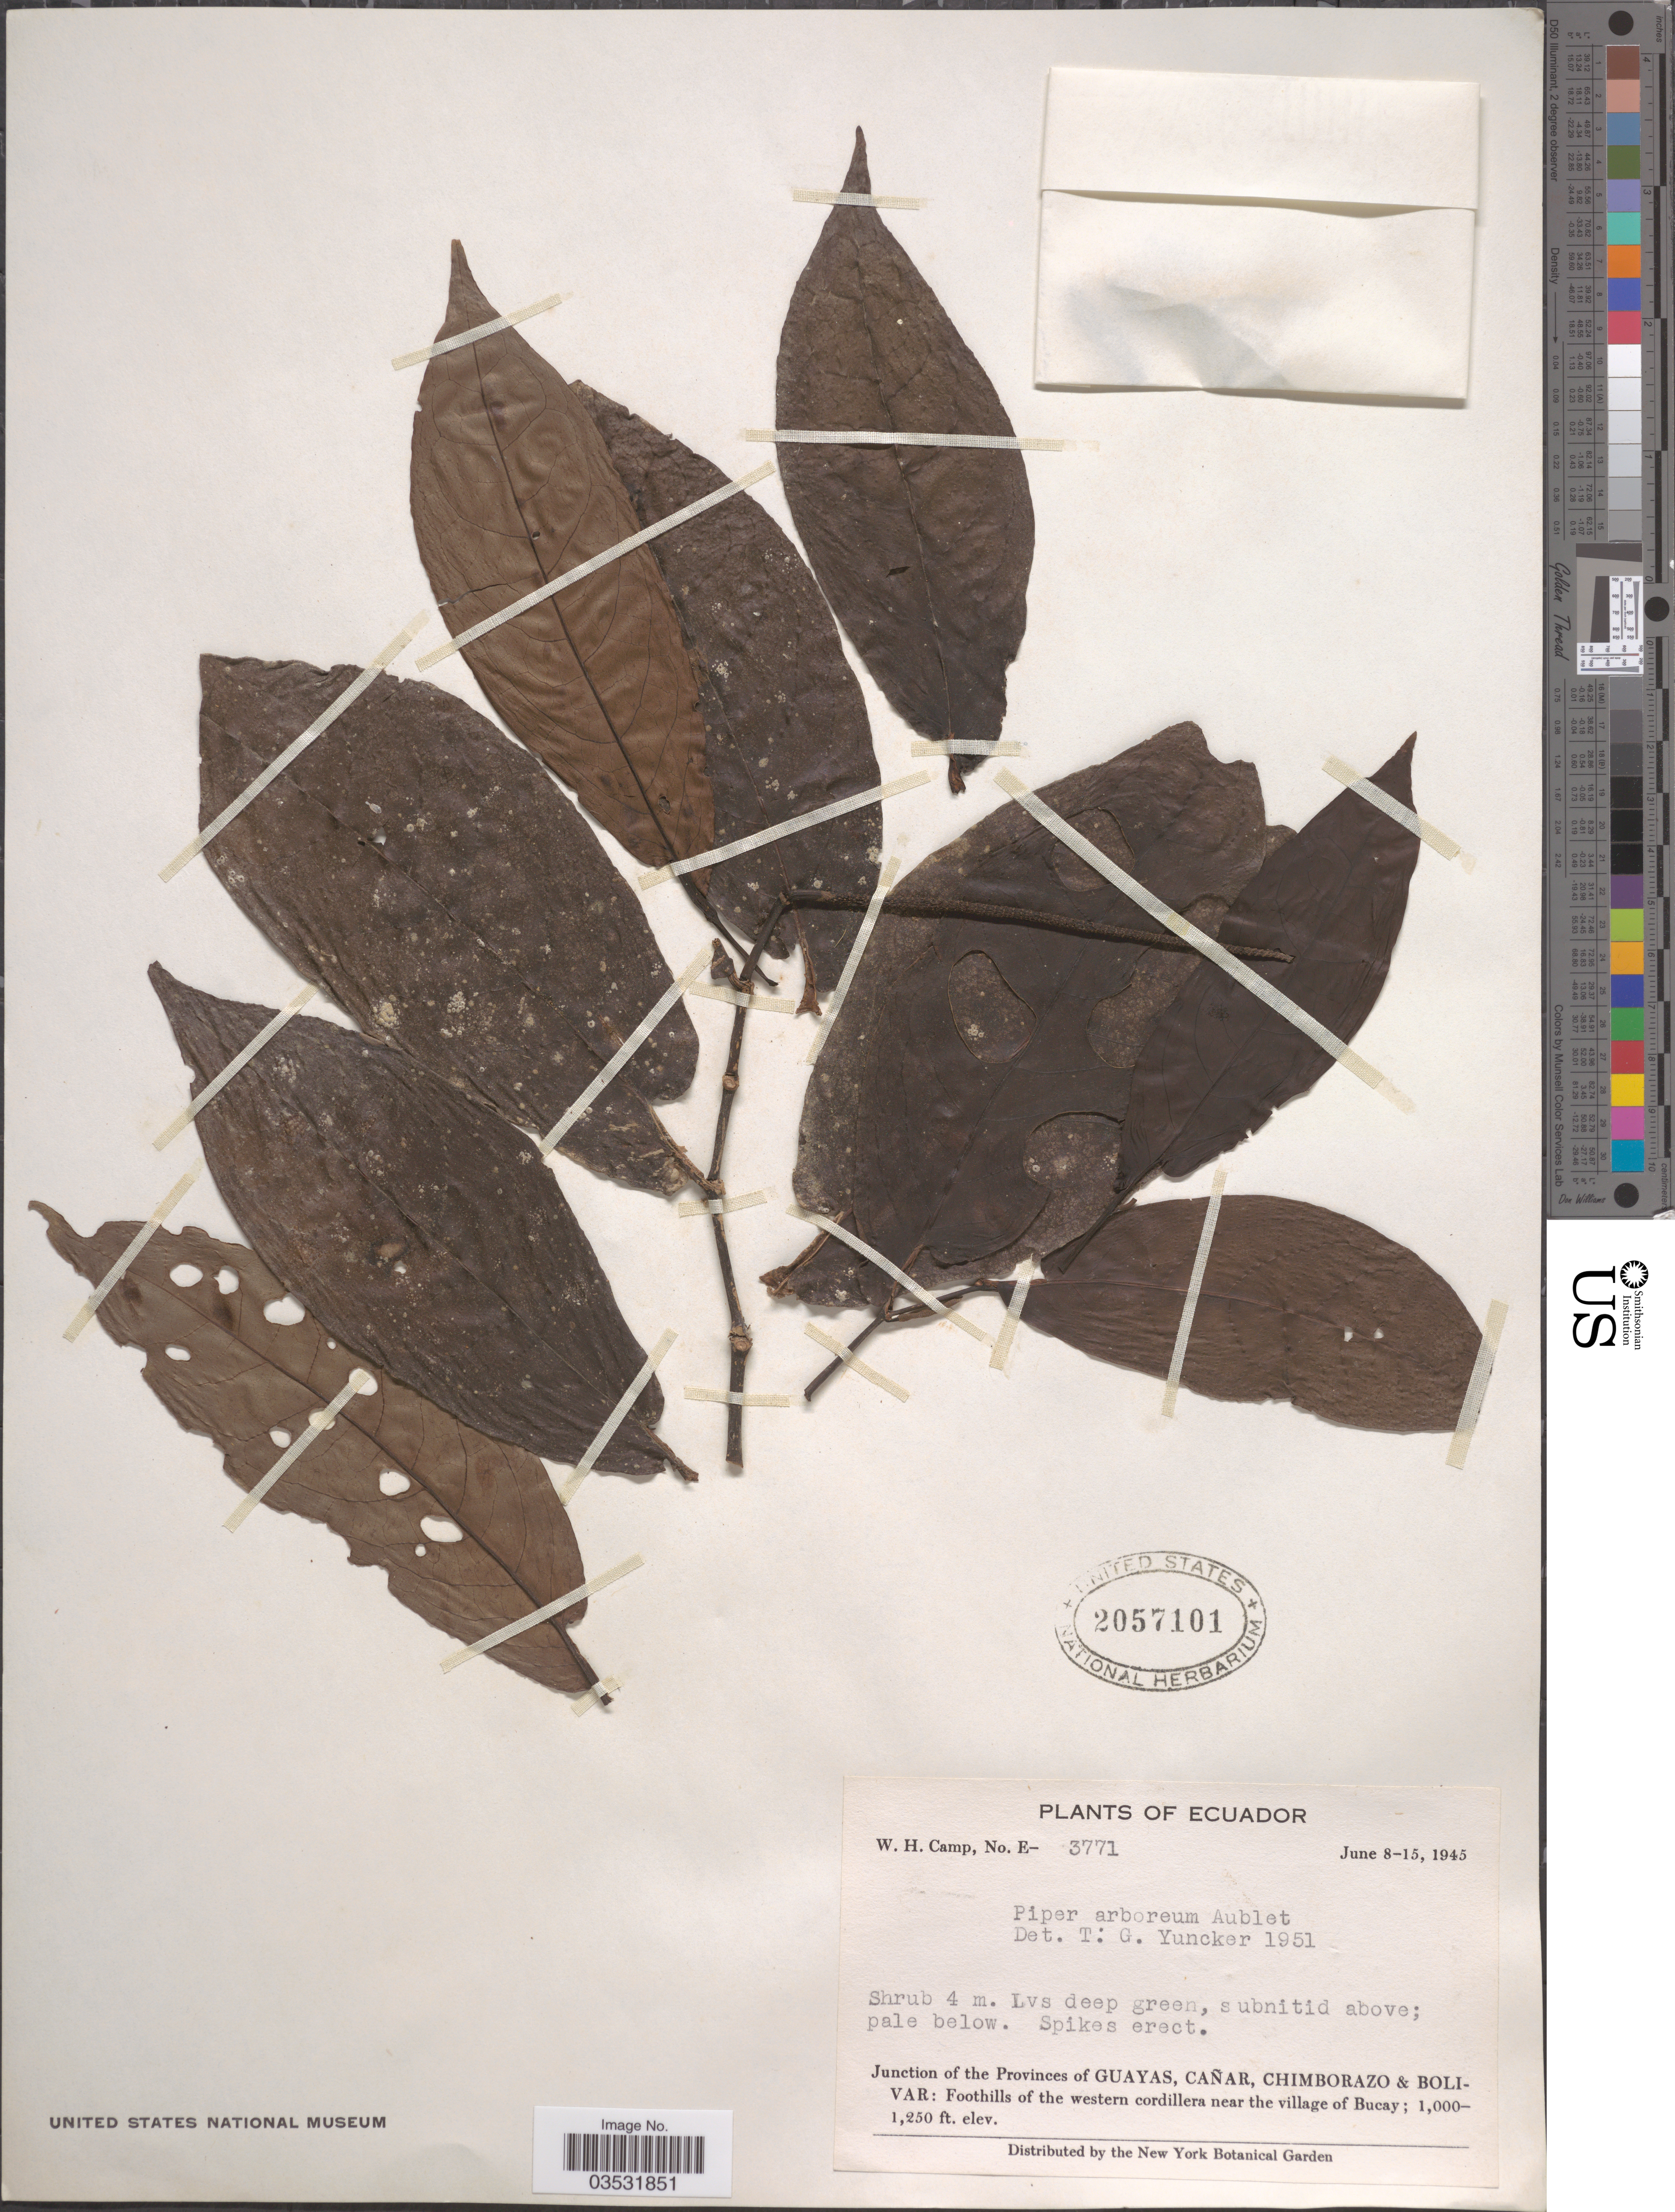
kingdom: Plantae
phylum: Tracheophyta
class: Magnoliopsida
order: Piperales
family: Piperaceae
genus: Piper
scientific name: Piper arboreum var. arboreum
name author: Aubl.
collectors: W. H. Camp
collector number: E-3771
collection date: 1945-06-08/1945-06-15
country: Ecuador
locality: Junction of the Provinces of Guayas, Cañar, Chimborazo & Bolivar: Foothills of the western cordillera near the village of Bucay.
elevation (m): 305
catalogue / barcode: US 2057101